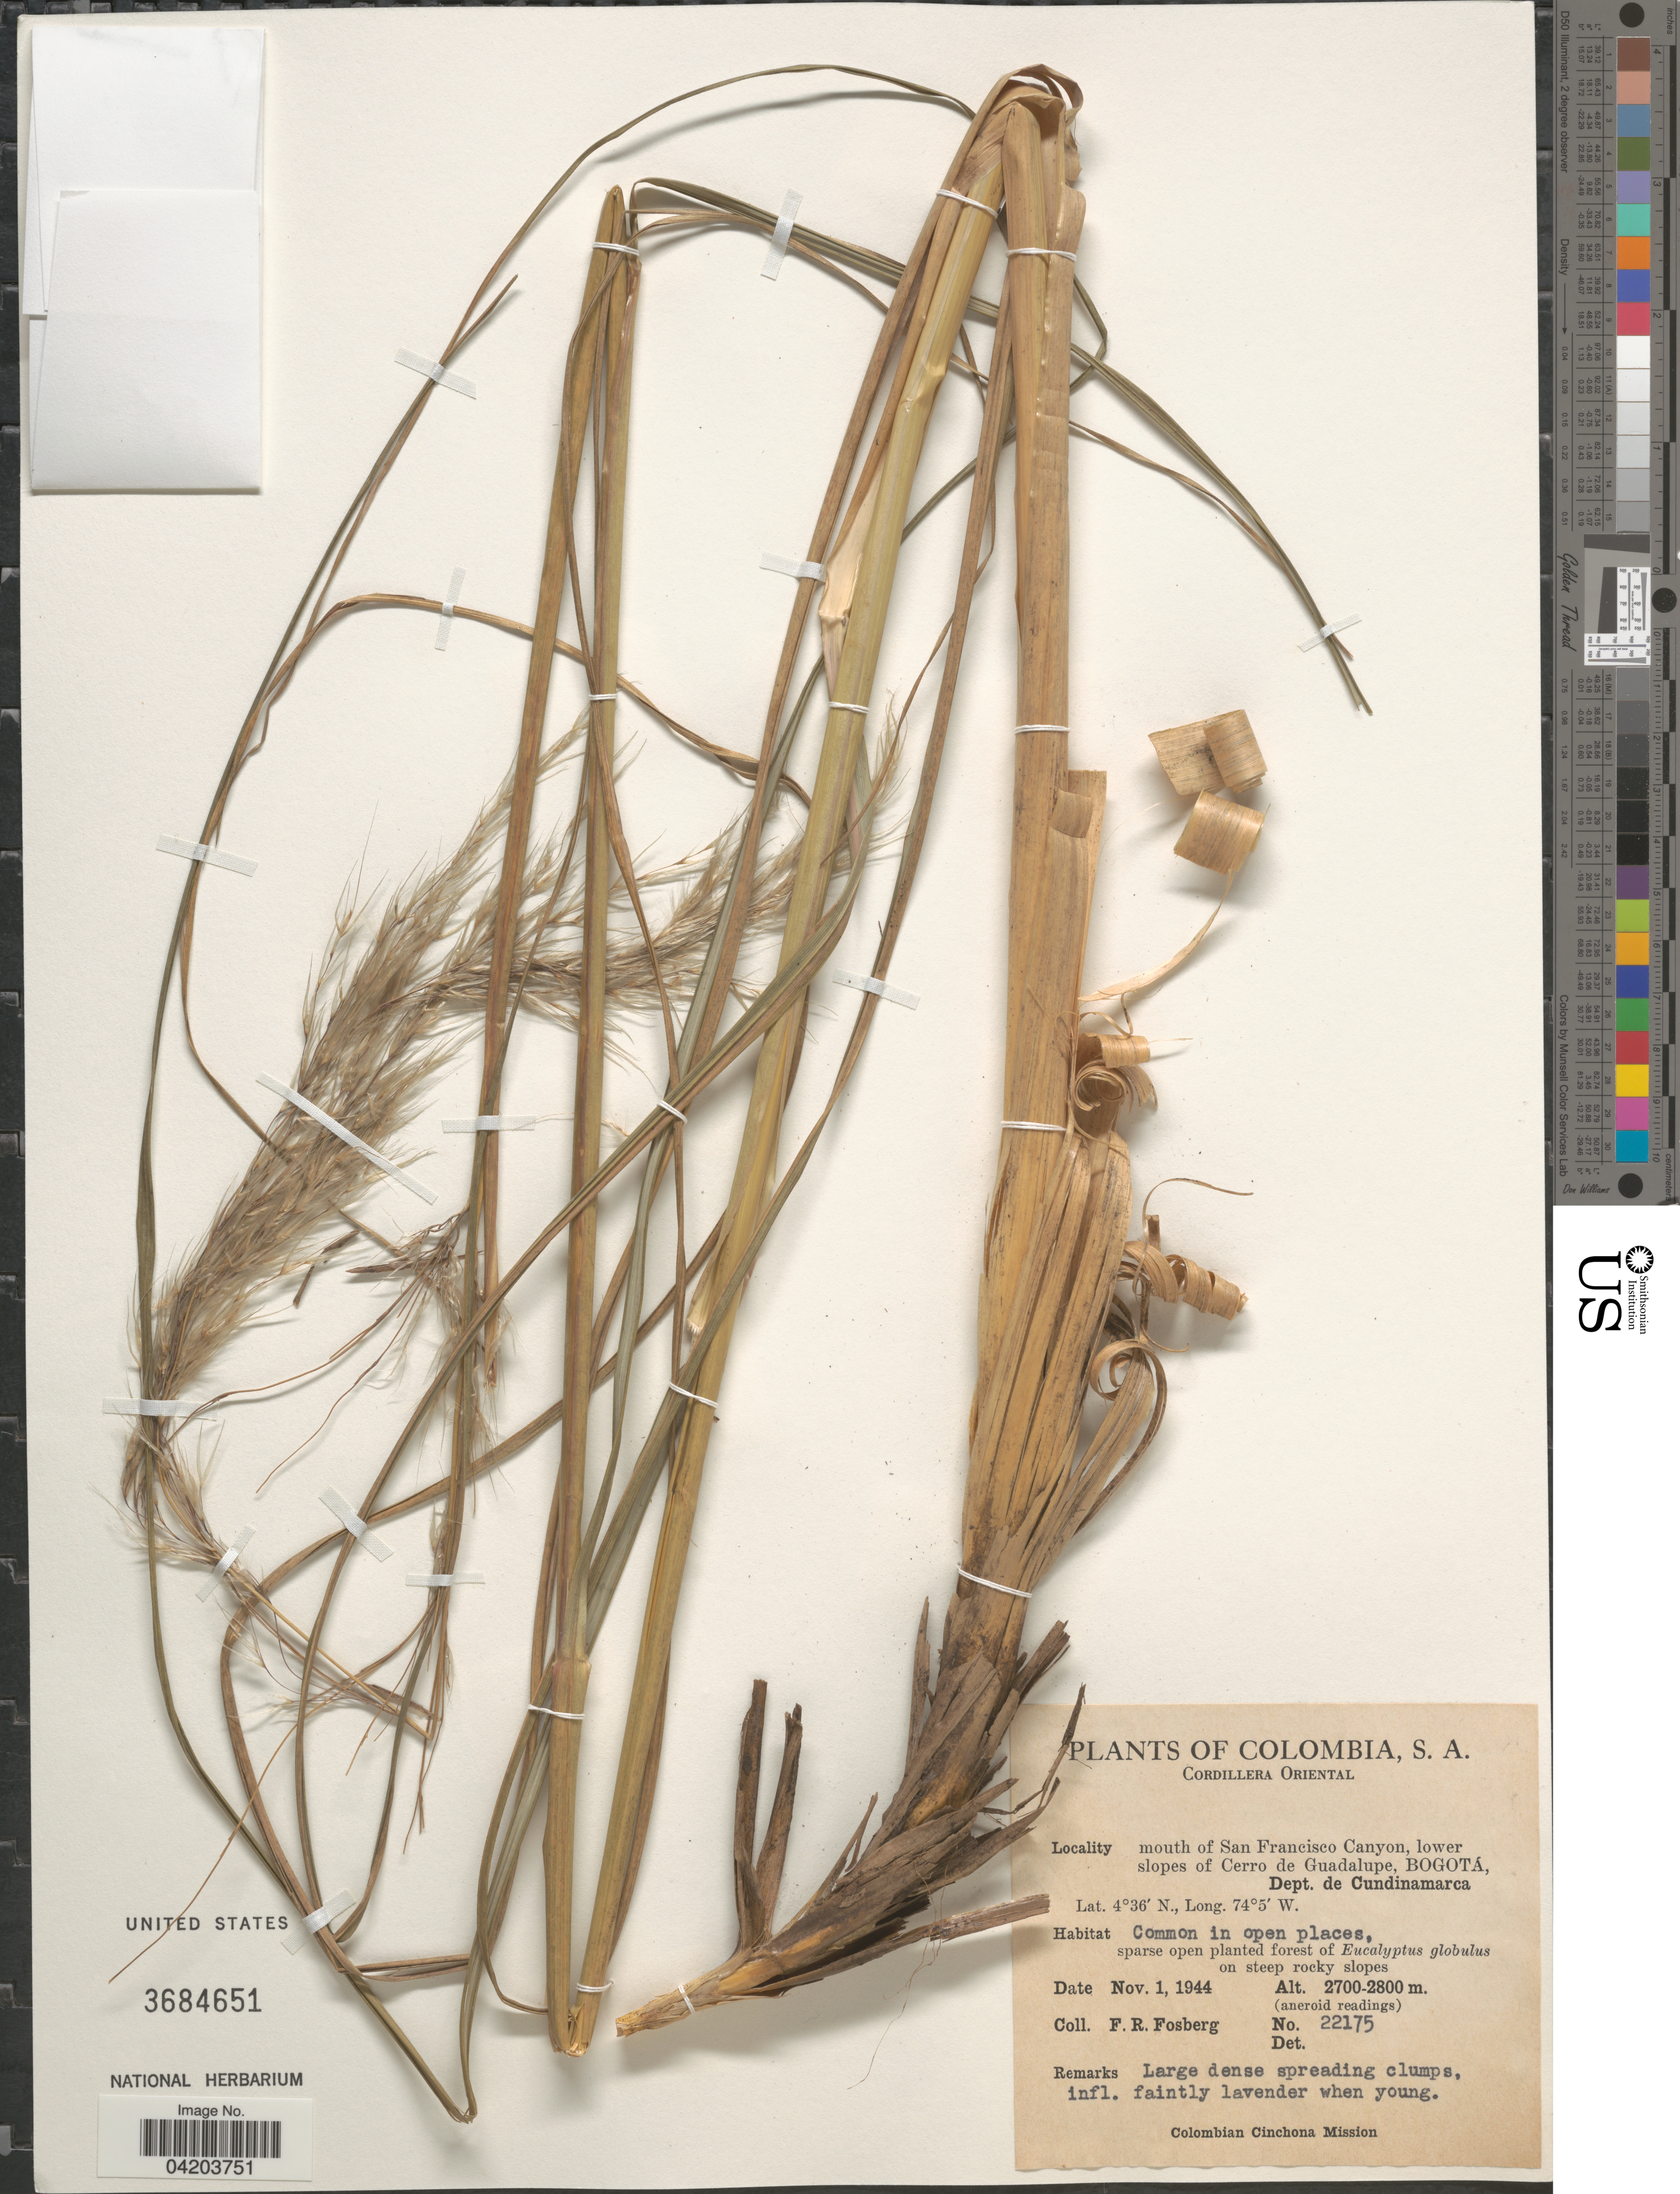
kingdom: Plantae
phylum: Tracheophyta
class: Liliopsida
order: Poales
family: Poaceae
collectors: F. R. Fosberg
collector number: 22175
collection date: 1944-11-01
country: Colombia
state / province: Cundinamarca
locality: Cordillera Oriental. Mouth of San Francisco Canyon, lower slopes of Cerro de Guadalupe, Bogotá, Dept. de Cundinamarca. Colombian Cinchona Mission.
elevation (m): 2700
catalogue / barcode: US 3684651